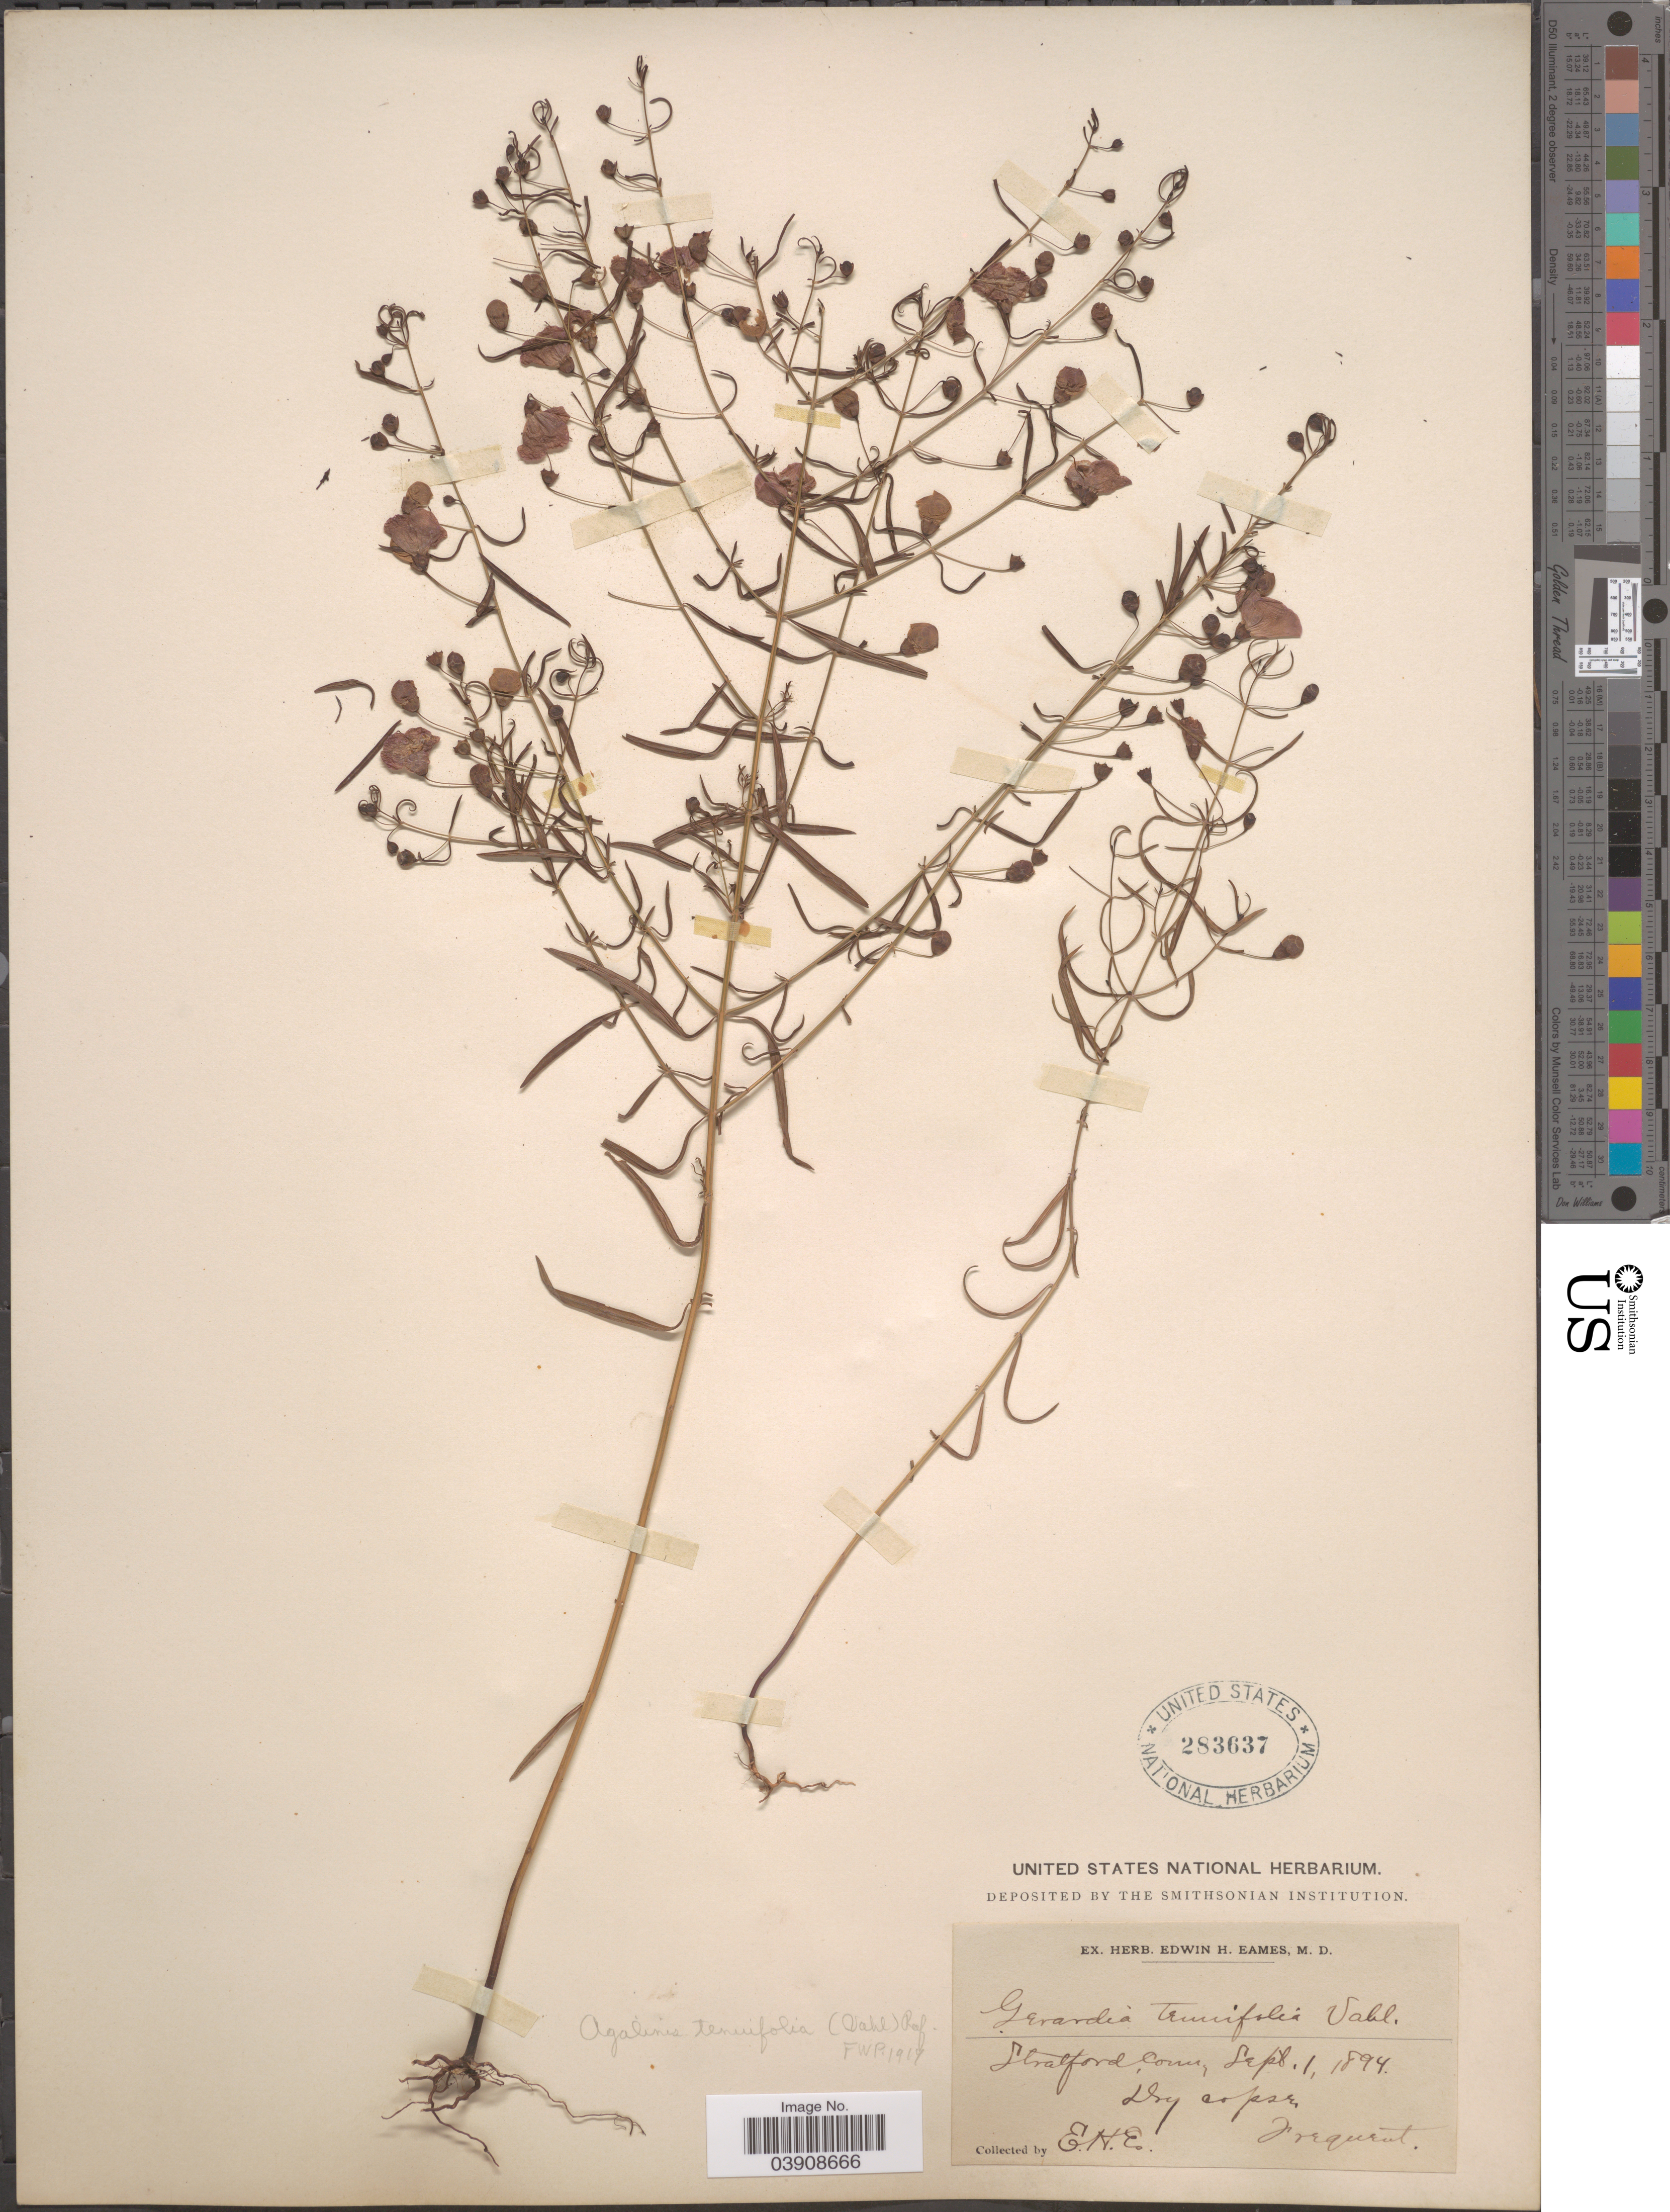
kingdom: Plantae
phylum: Tracheophyta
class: Magnoliopsida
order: Lamiales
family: Orobanchaceae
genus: Agalinis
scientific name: Agalinis tenuifolia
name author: (Vahl) Raf.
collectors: E. H. Eames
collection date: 1894-09-01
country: United States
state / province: Connecticut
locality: Stratford.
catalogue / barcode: US 283637